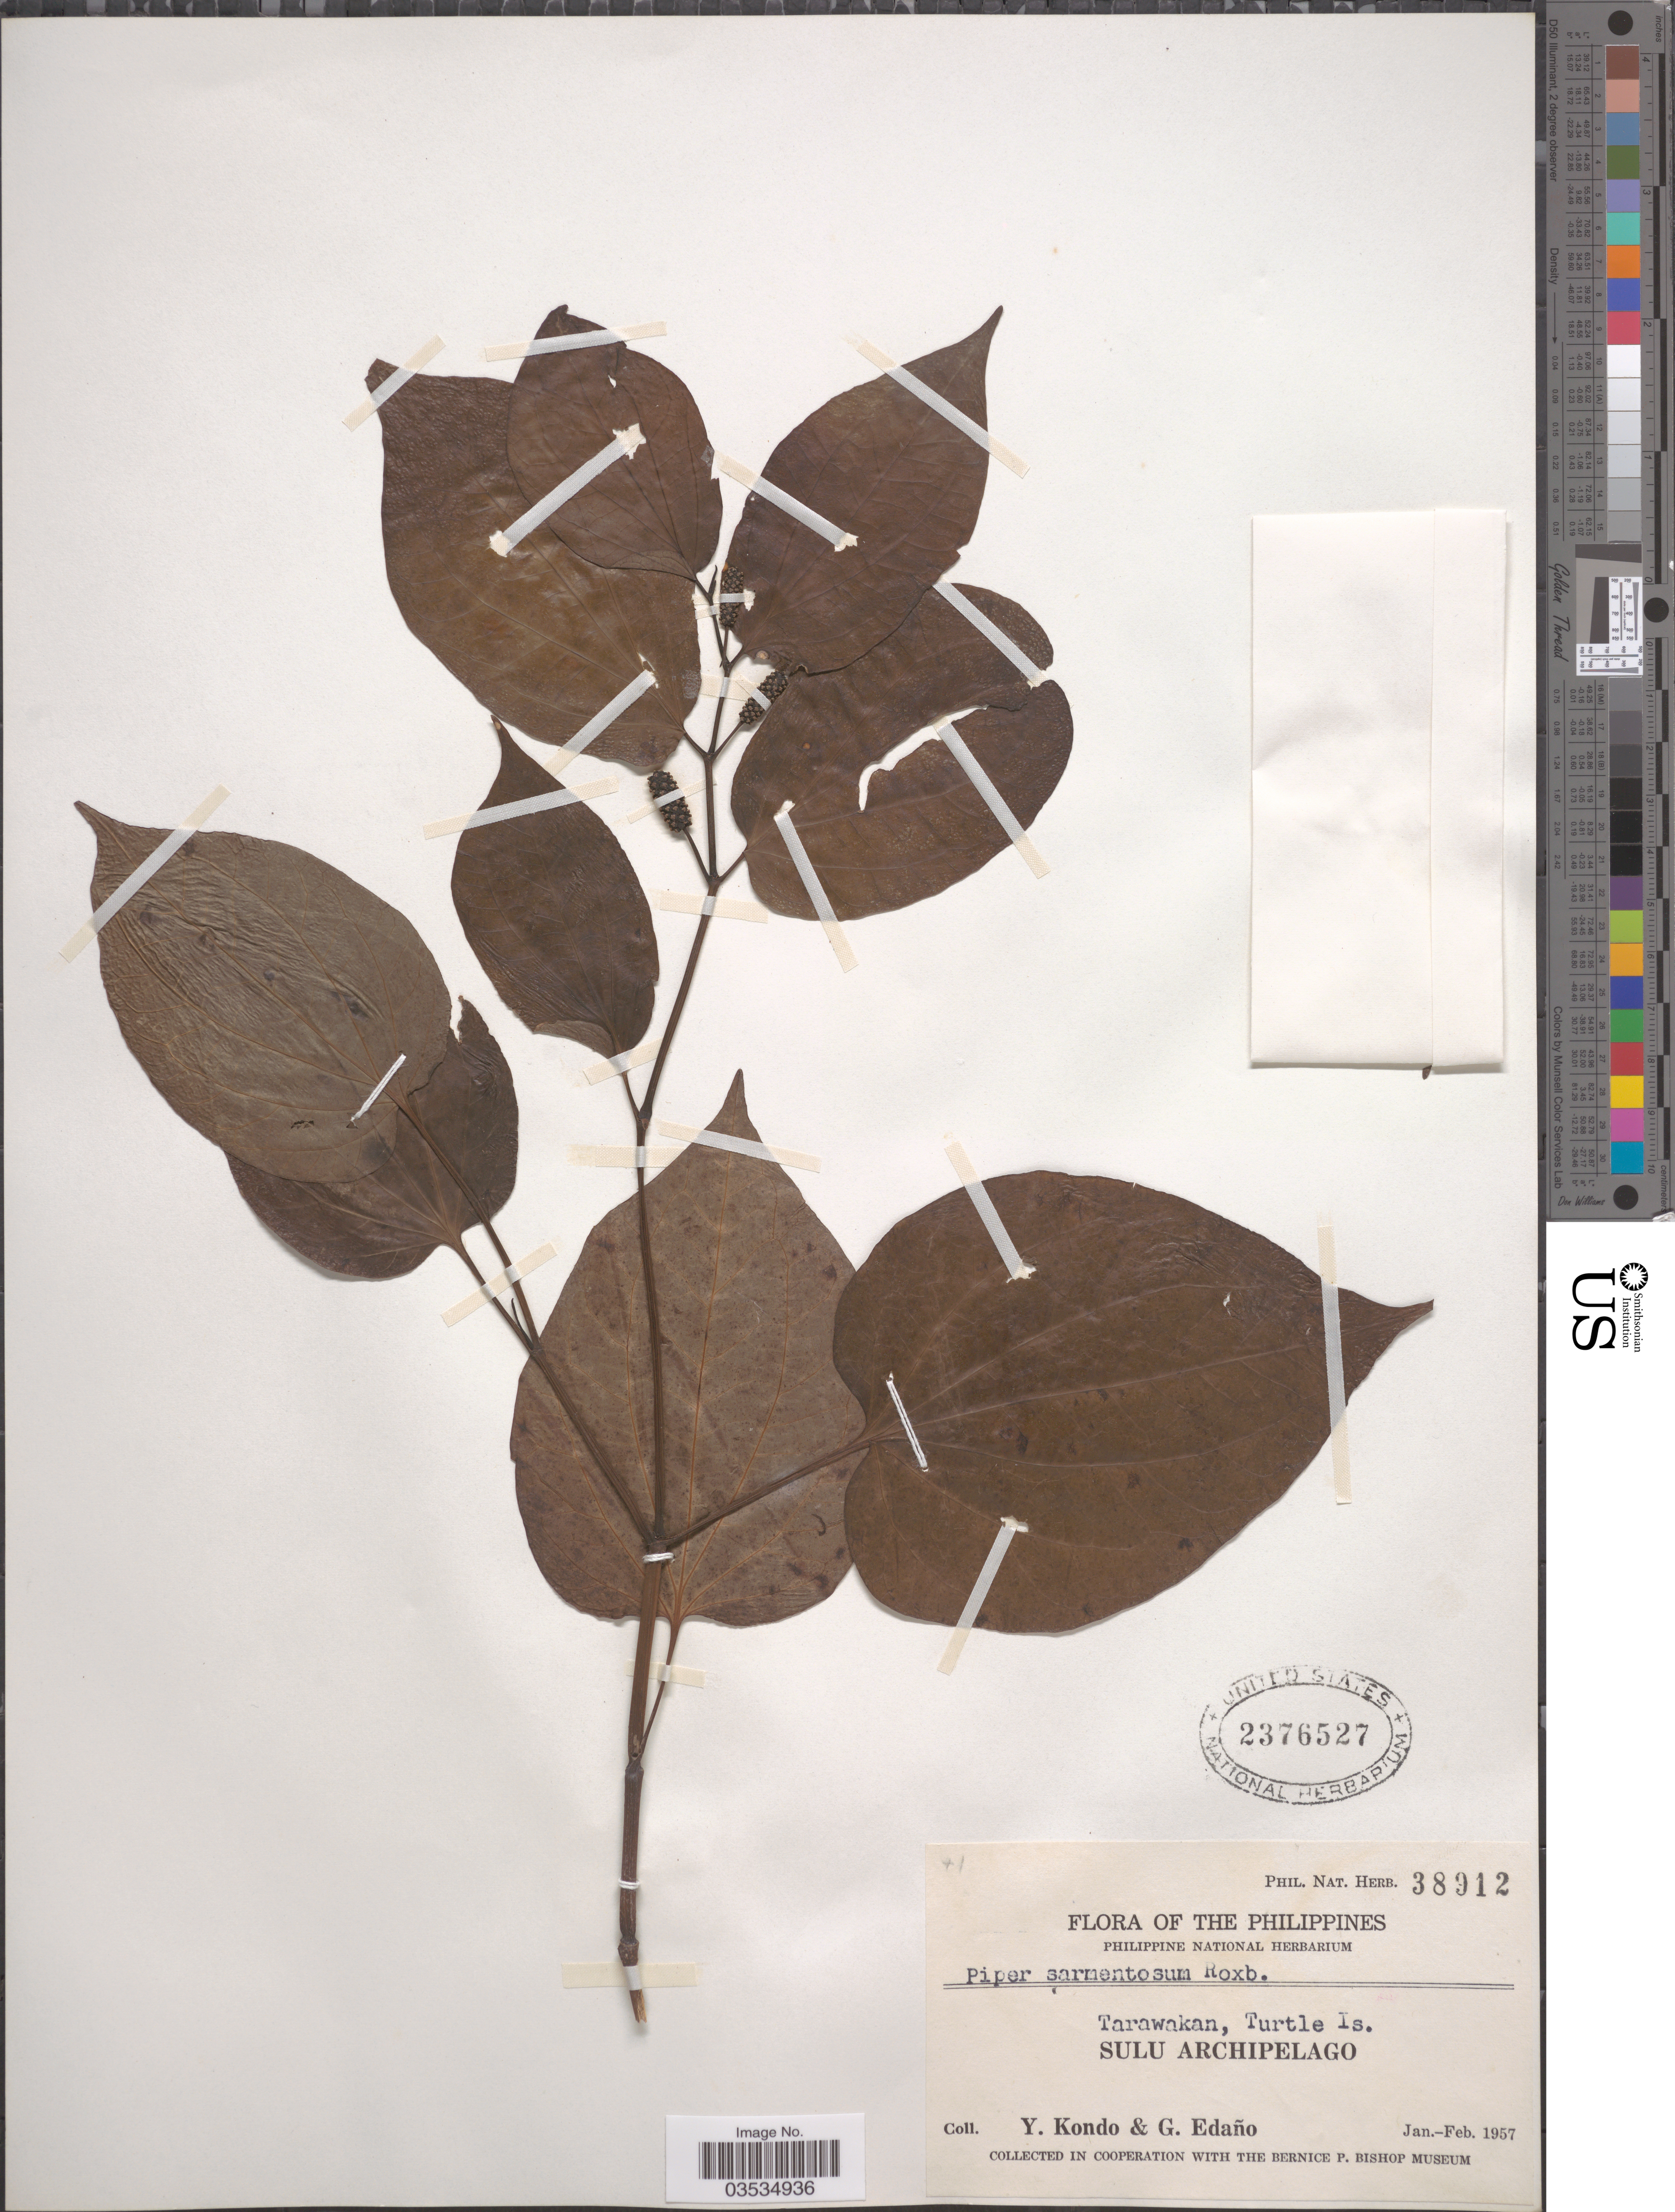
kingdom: Plantae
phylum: Tracheophyta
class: Magnoliopsida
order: Piperales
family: Piperaceae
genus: Piper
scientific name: Piper sarmentosum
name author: Roxb.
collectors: Y. Kondo & G. Edaño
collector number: Phil. Nat. Herb. 38912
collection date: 1957-01/1957-02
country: Philippines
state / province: Muslim Mindanao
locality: Tarawakan, Turtle Is. Sulu Archipelago.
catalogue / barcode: US 2376527